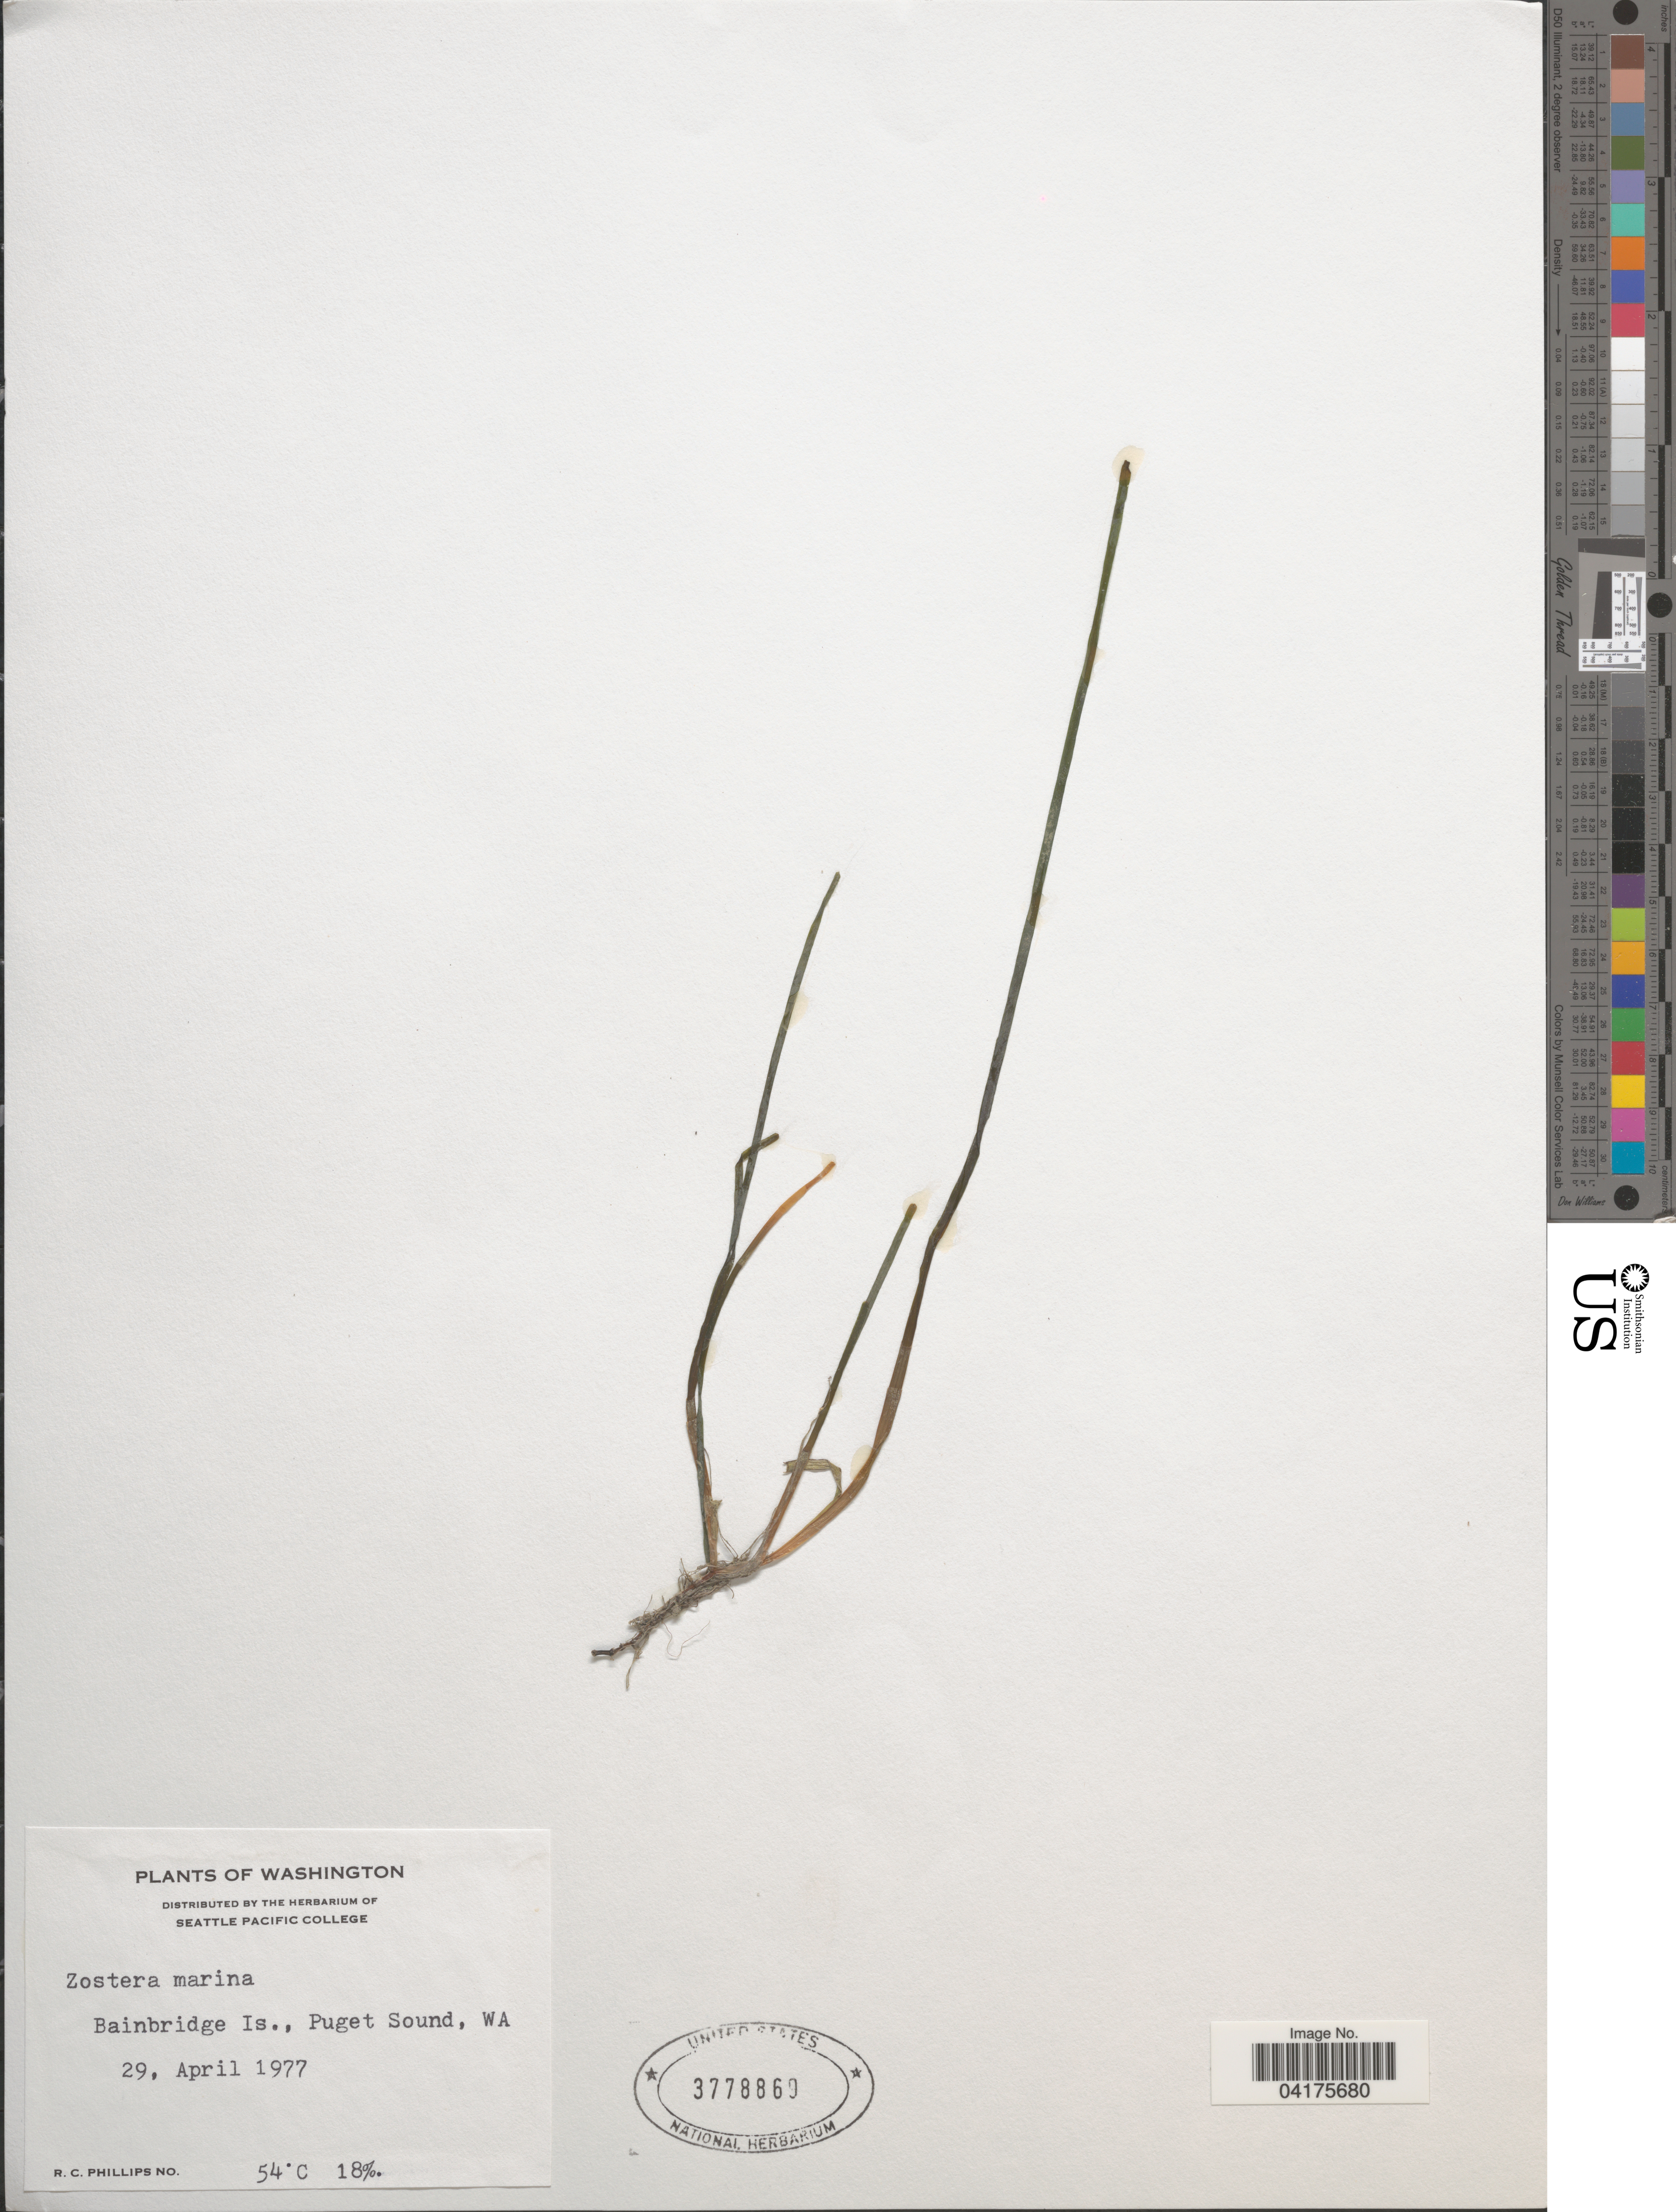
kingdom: Plantae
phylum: Tracheophyta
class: Liliopsida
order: Alismatales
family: Zosteraceae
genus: Zostera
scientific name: Zostera marina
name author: L.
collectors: R. C. Phillips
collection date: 1977-04-29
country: United States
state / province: Washington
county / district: King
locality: Bainbridge Is., Puget Sound.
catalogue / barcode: US 3778869